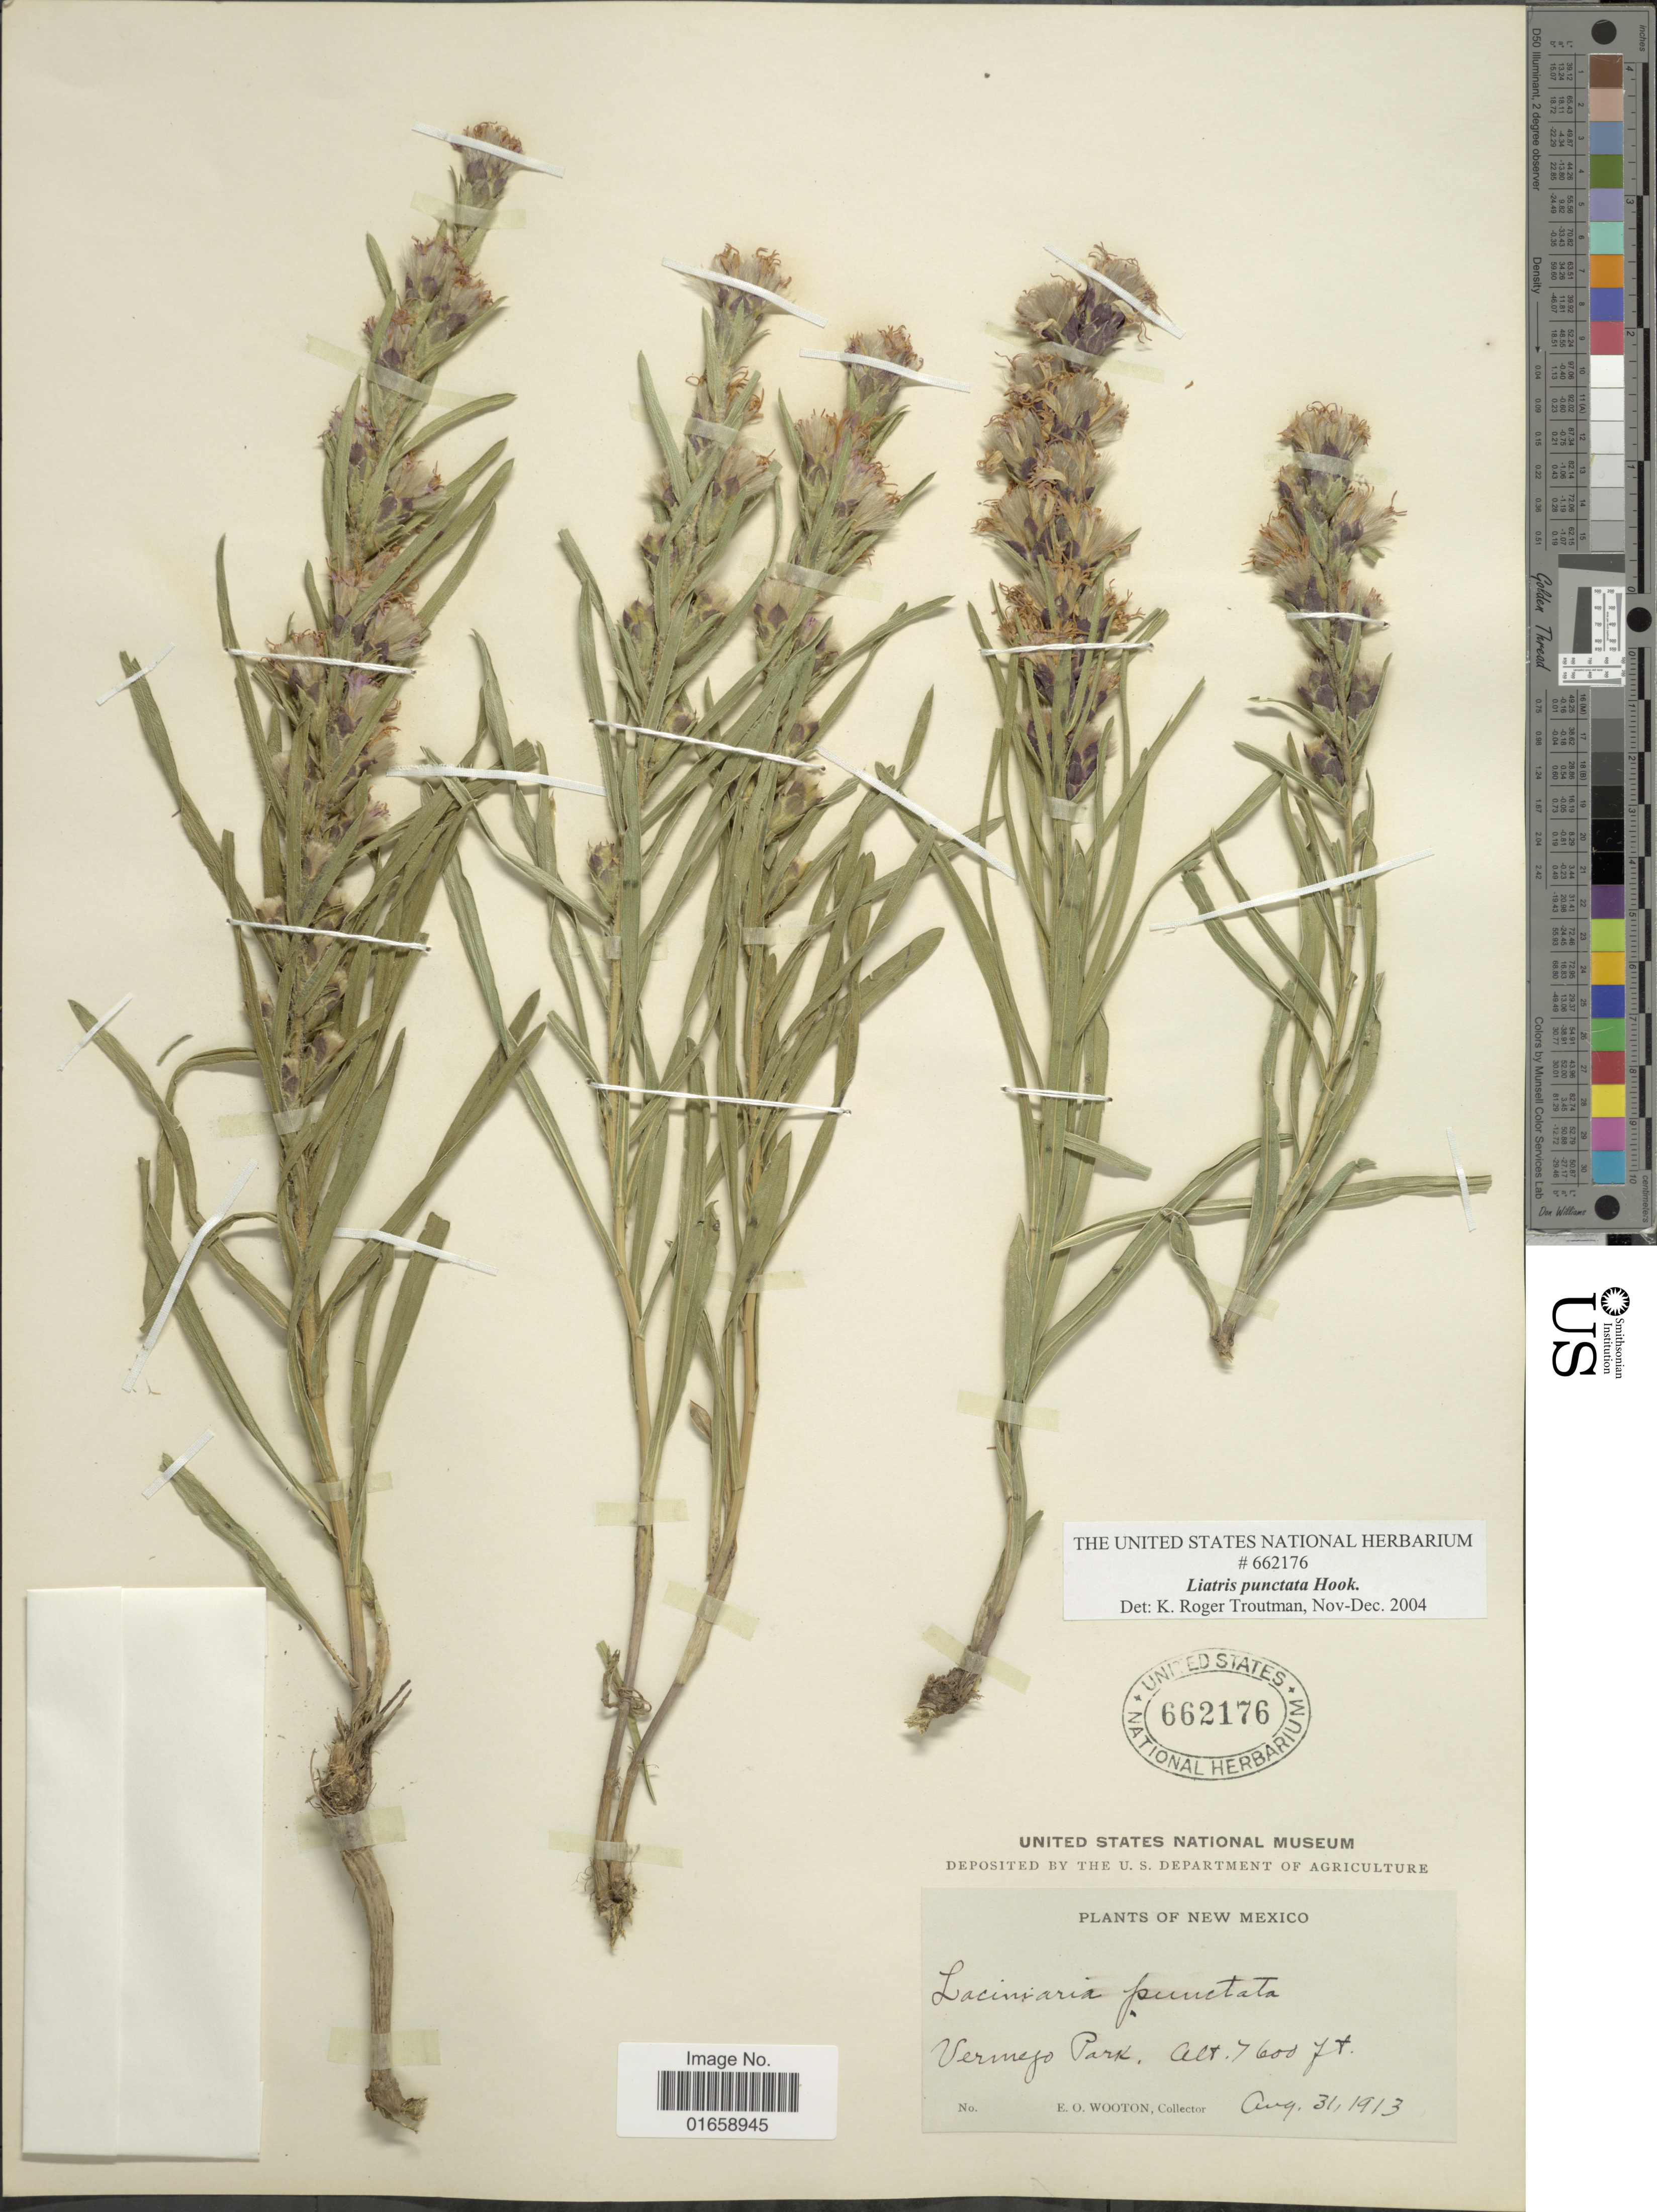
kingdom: Plantae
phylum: Tracheophyta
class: Magnoliopsida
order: Asterales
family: Asteraceae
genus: Liatris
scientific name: Liatris punctata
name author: Hook.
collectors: E. O. Wooton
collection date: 1913-08-31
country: United States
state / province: New Mexico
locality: Vermejo Park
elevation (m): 2316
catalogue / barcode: US 662176